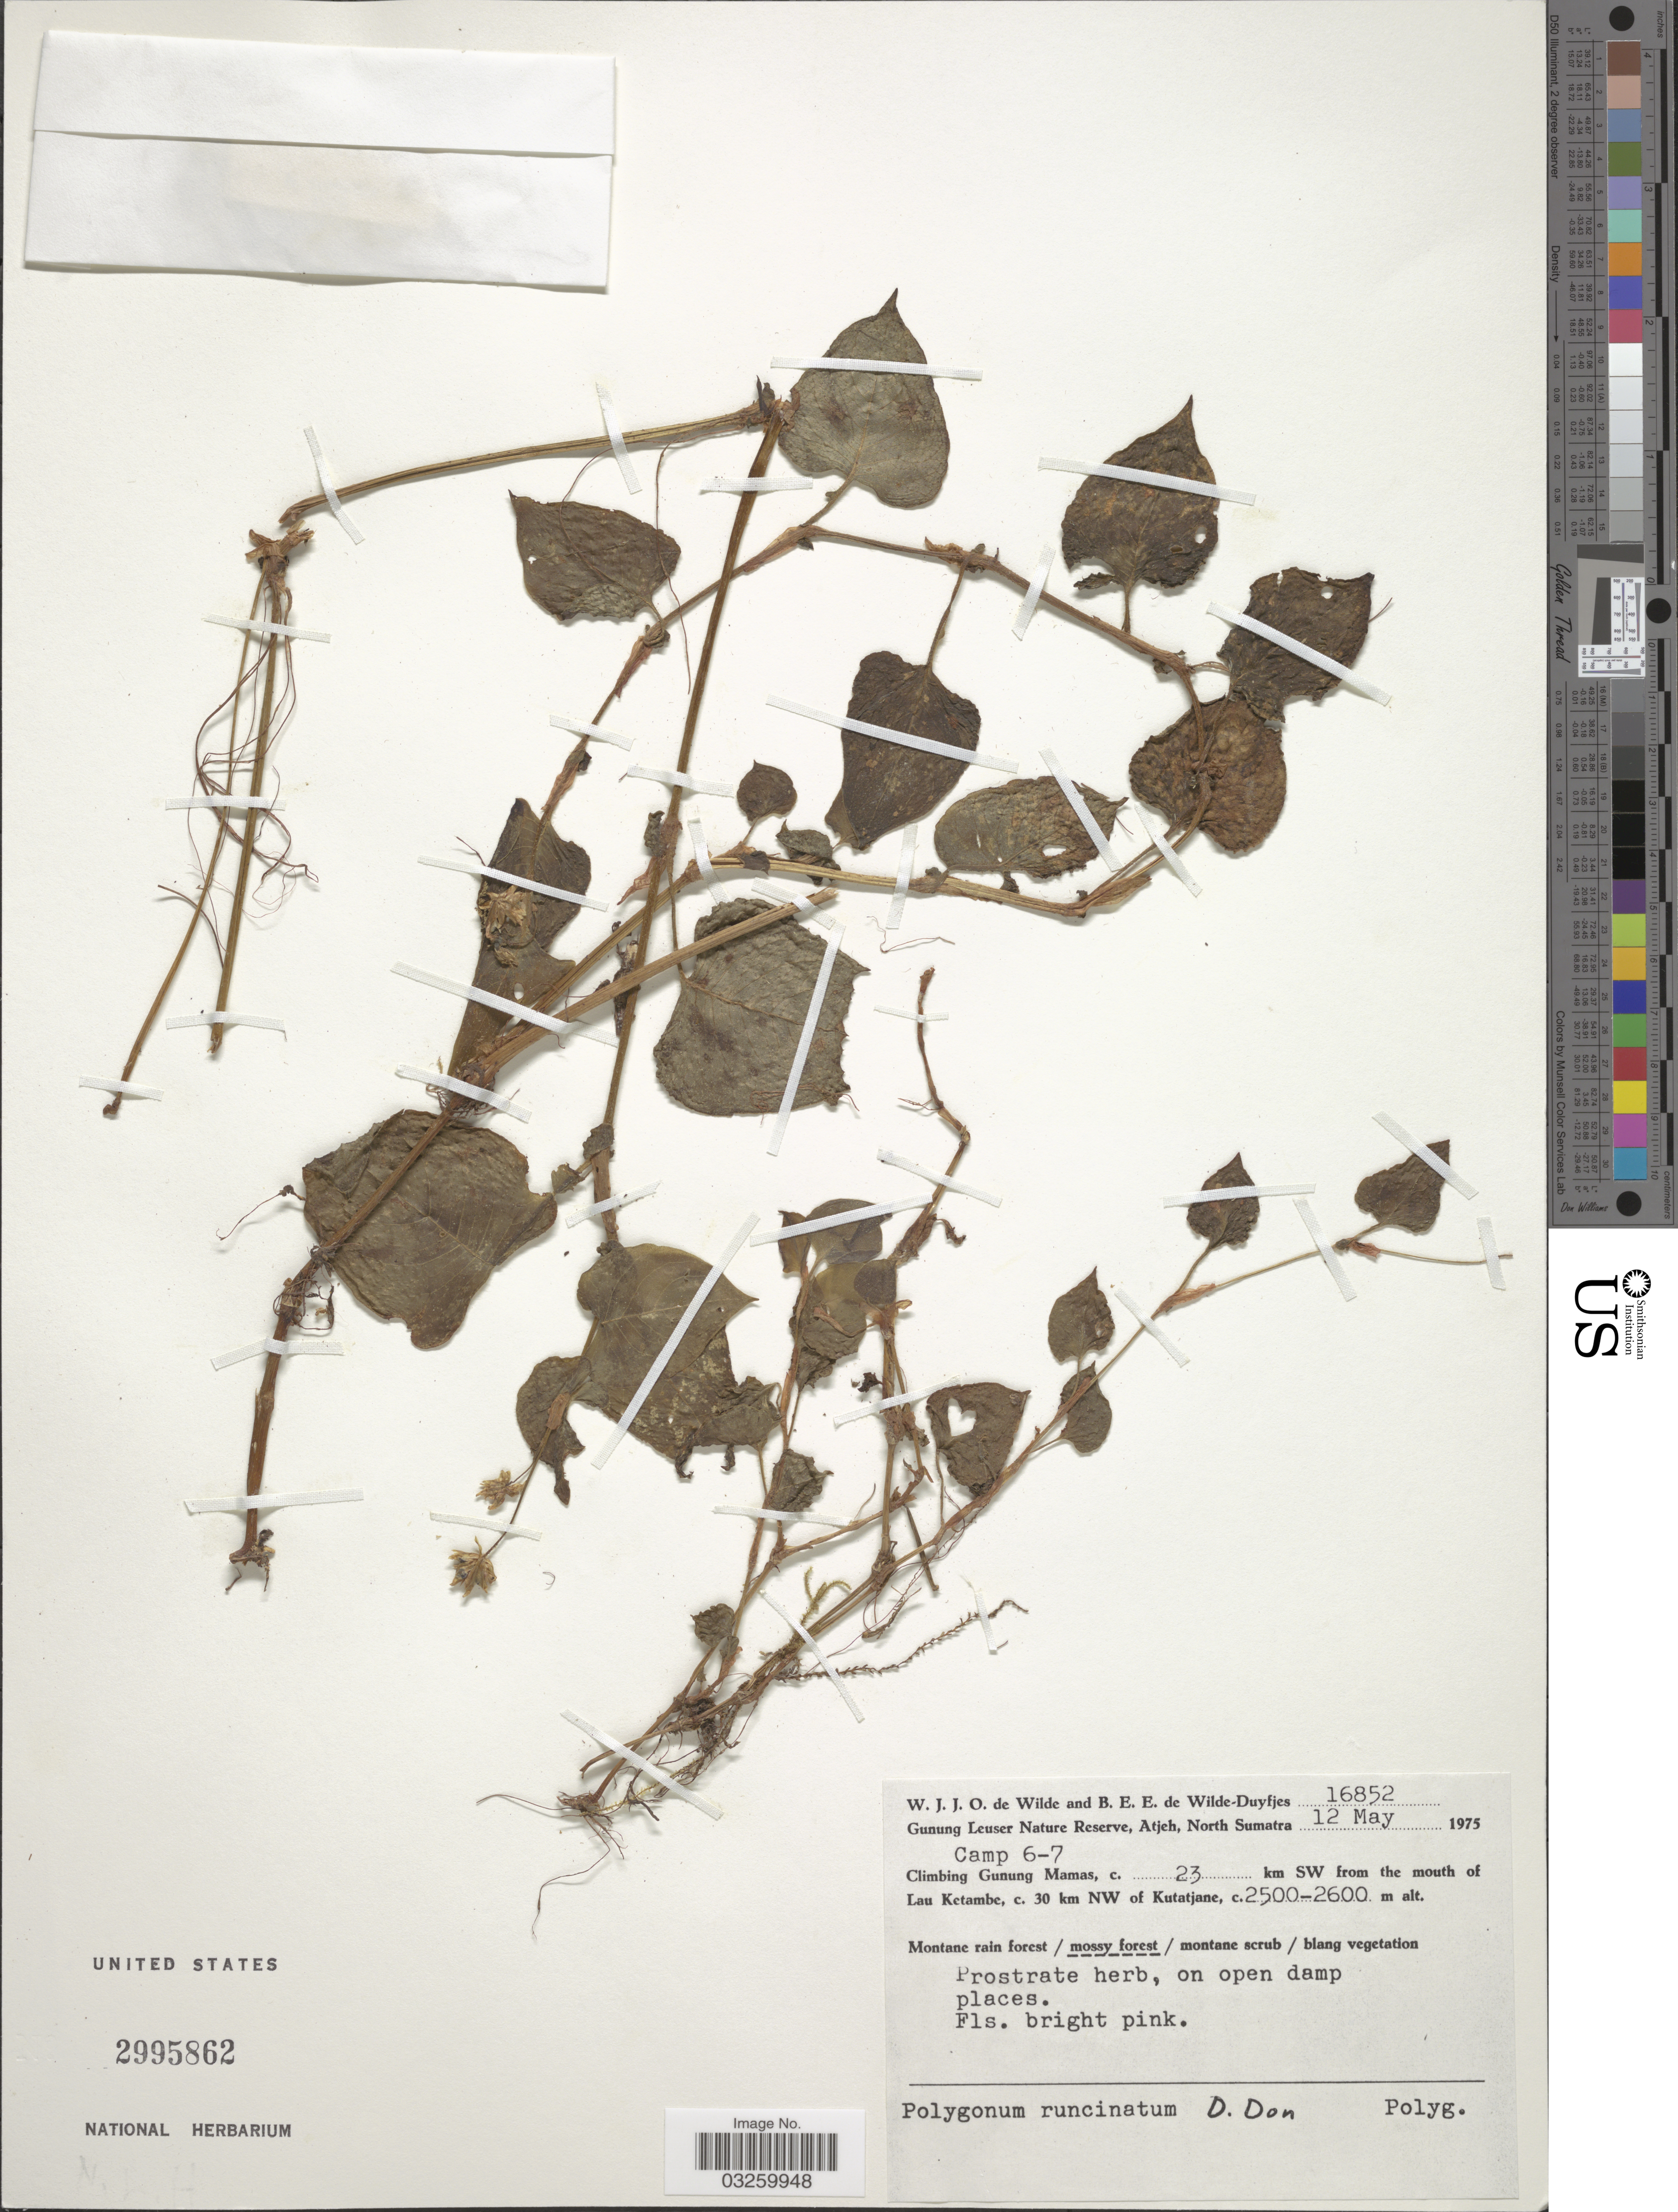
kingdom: Plantae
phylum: Tracheophyta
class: Magnoliopsida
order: Caryophyllales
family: Polygonaceae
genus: Persicaria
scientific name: Persicaria runcinata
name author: (Buch.-Ham.) D. Don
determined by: Wagner, W. L., (BOT), Smithsonian Institution - National Museum of Natural History (UNITED STATES)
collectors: W. J. de Wilde & B. E. de Wilde-Duyfjes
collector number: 16852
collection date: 1975-05-12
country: Indonesia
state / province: Sumatra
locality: Gunung Leuser Nature Reserve, Atjeh, North Sumatra. Camp 6-7. Climbing Gunung Mamas, c. 23 km SW from the mouth of Lau Ketambe, c. 30 km NW of Kutatjane.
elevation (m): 2500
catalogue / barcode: US 2995862